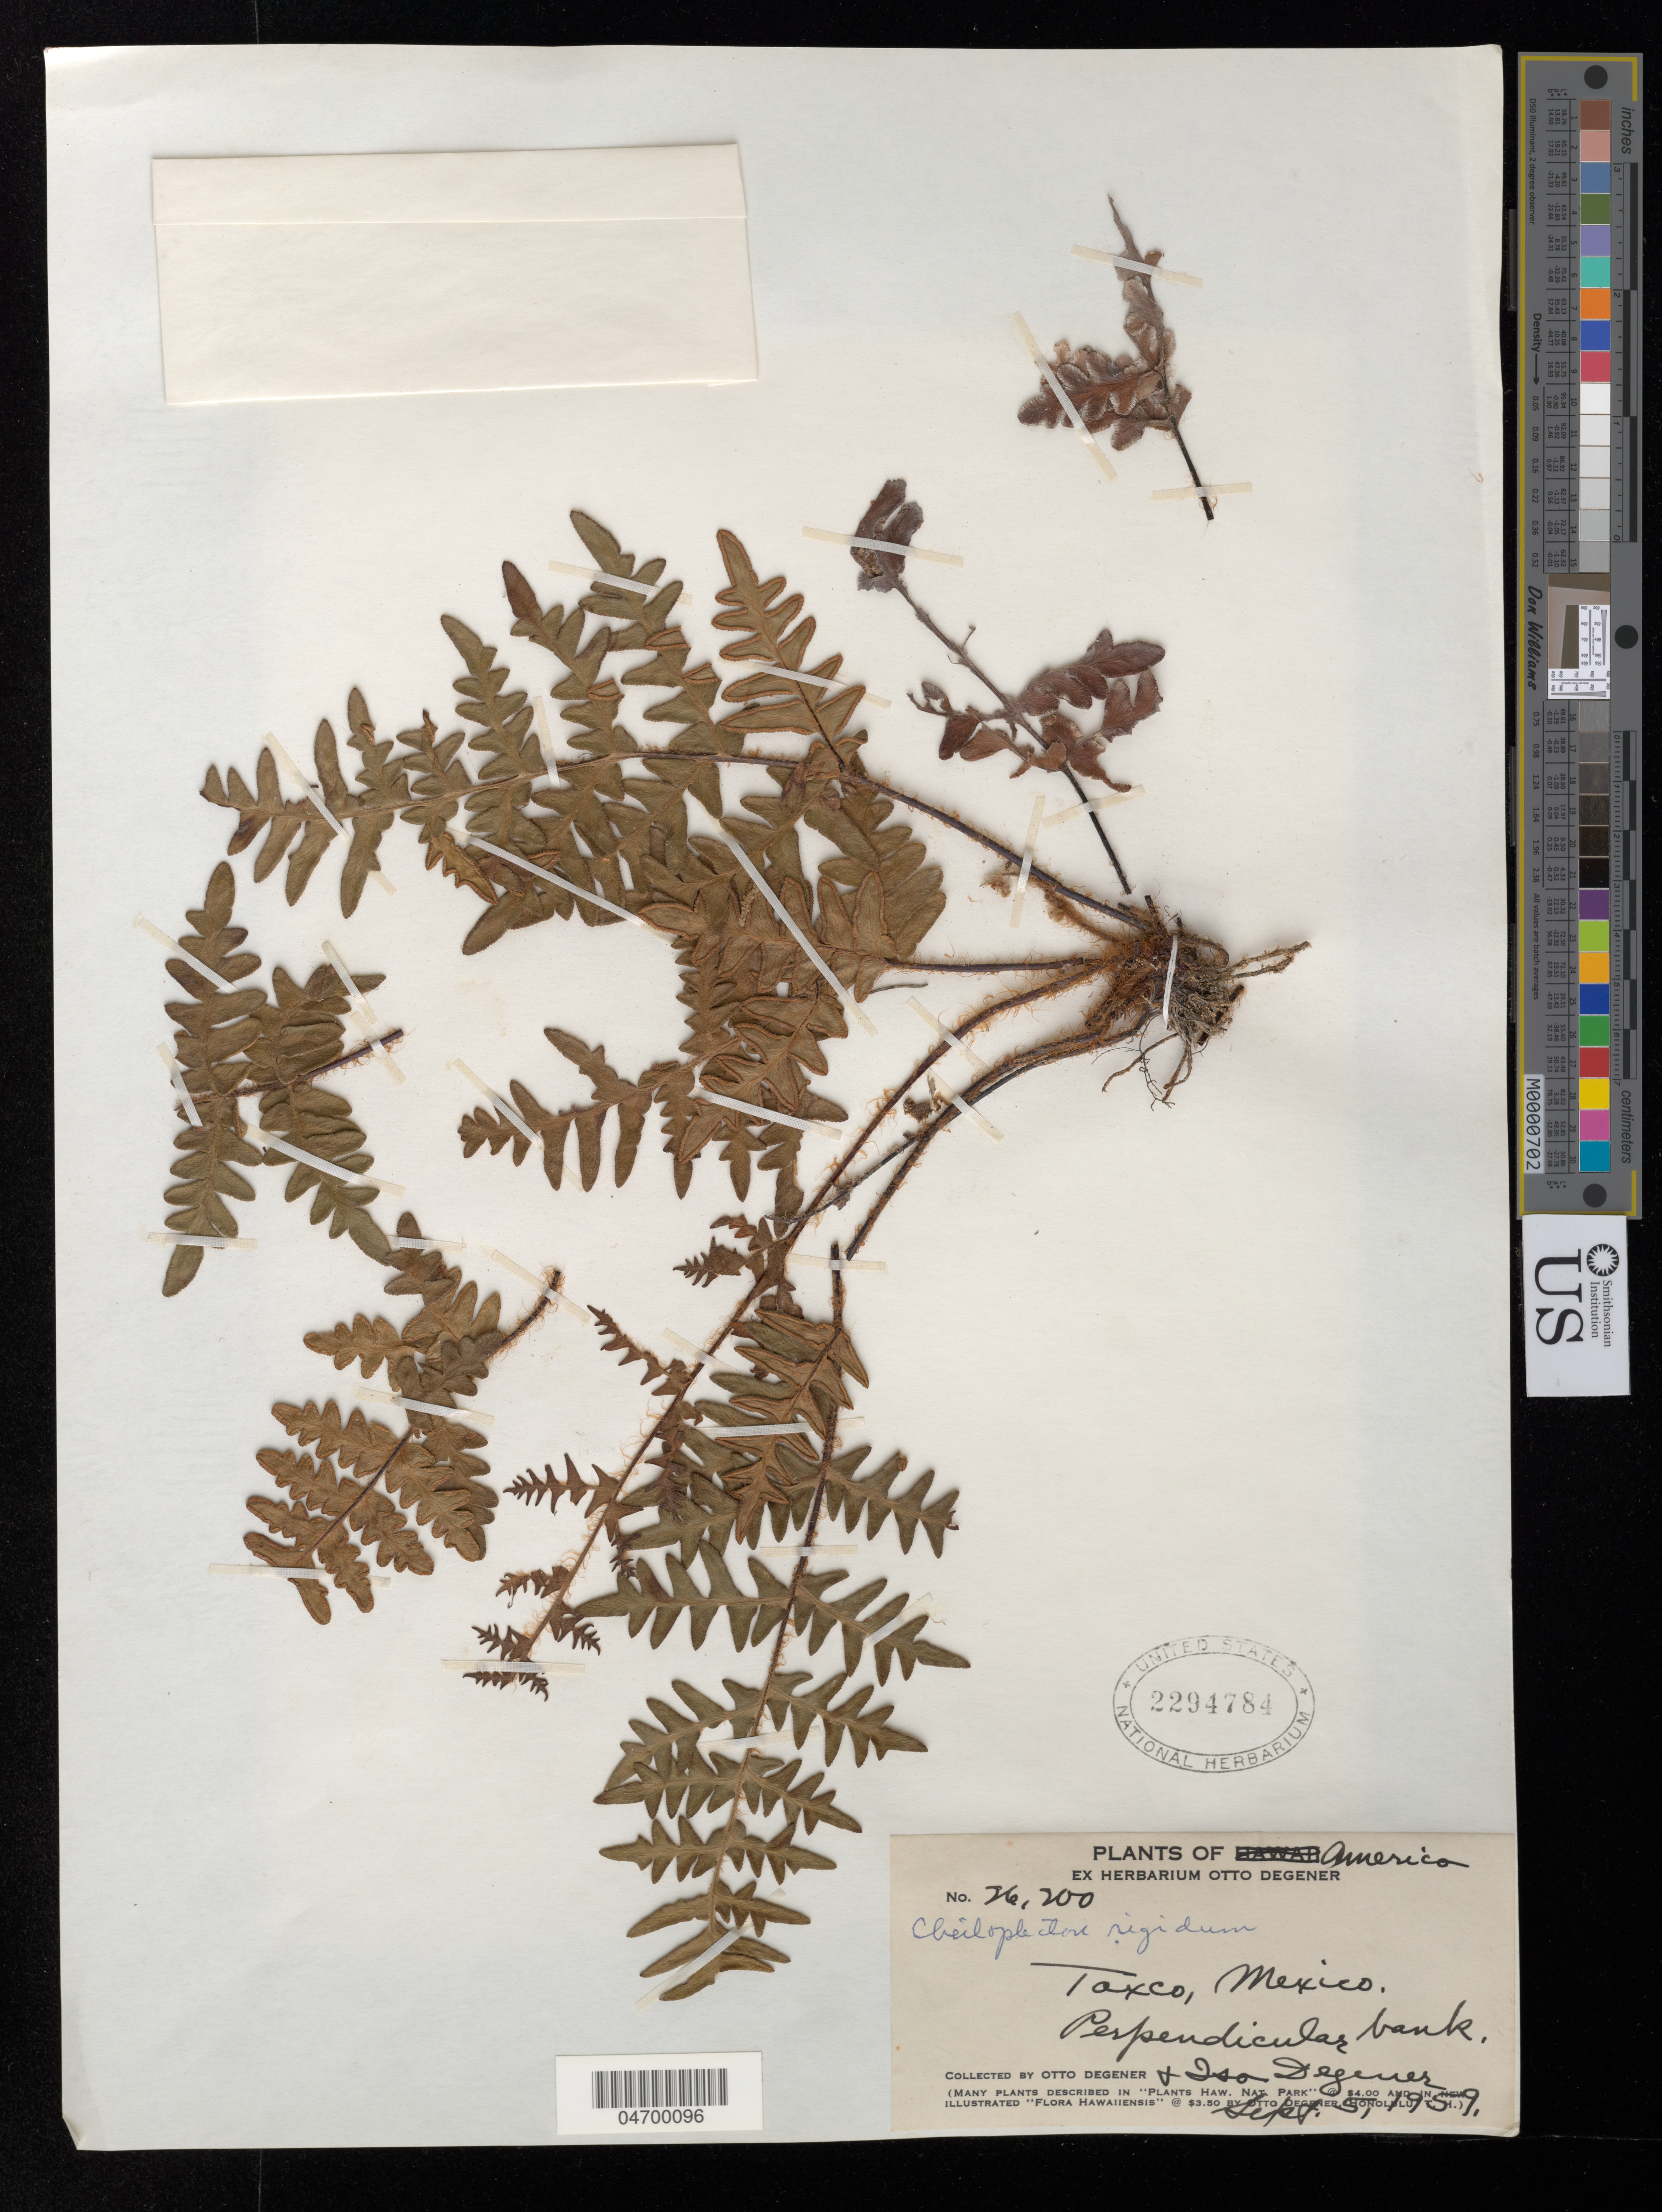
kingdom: Plantae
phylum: Tracheophyta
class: Polypodiopsida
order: Polypodiales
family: Pteridaceae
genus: Cheiloplecton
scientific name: Cheiloplecton rigidum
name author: (Sw.) Fée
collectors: O. Degener & I. Degener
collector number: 26200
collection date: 1959-09-05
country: Mexico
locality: Toxto.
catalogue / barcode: US 2294784